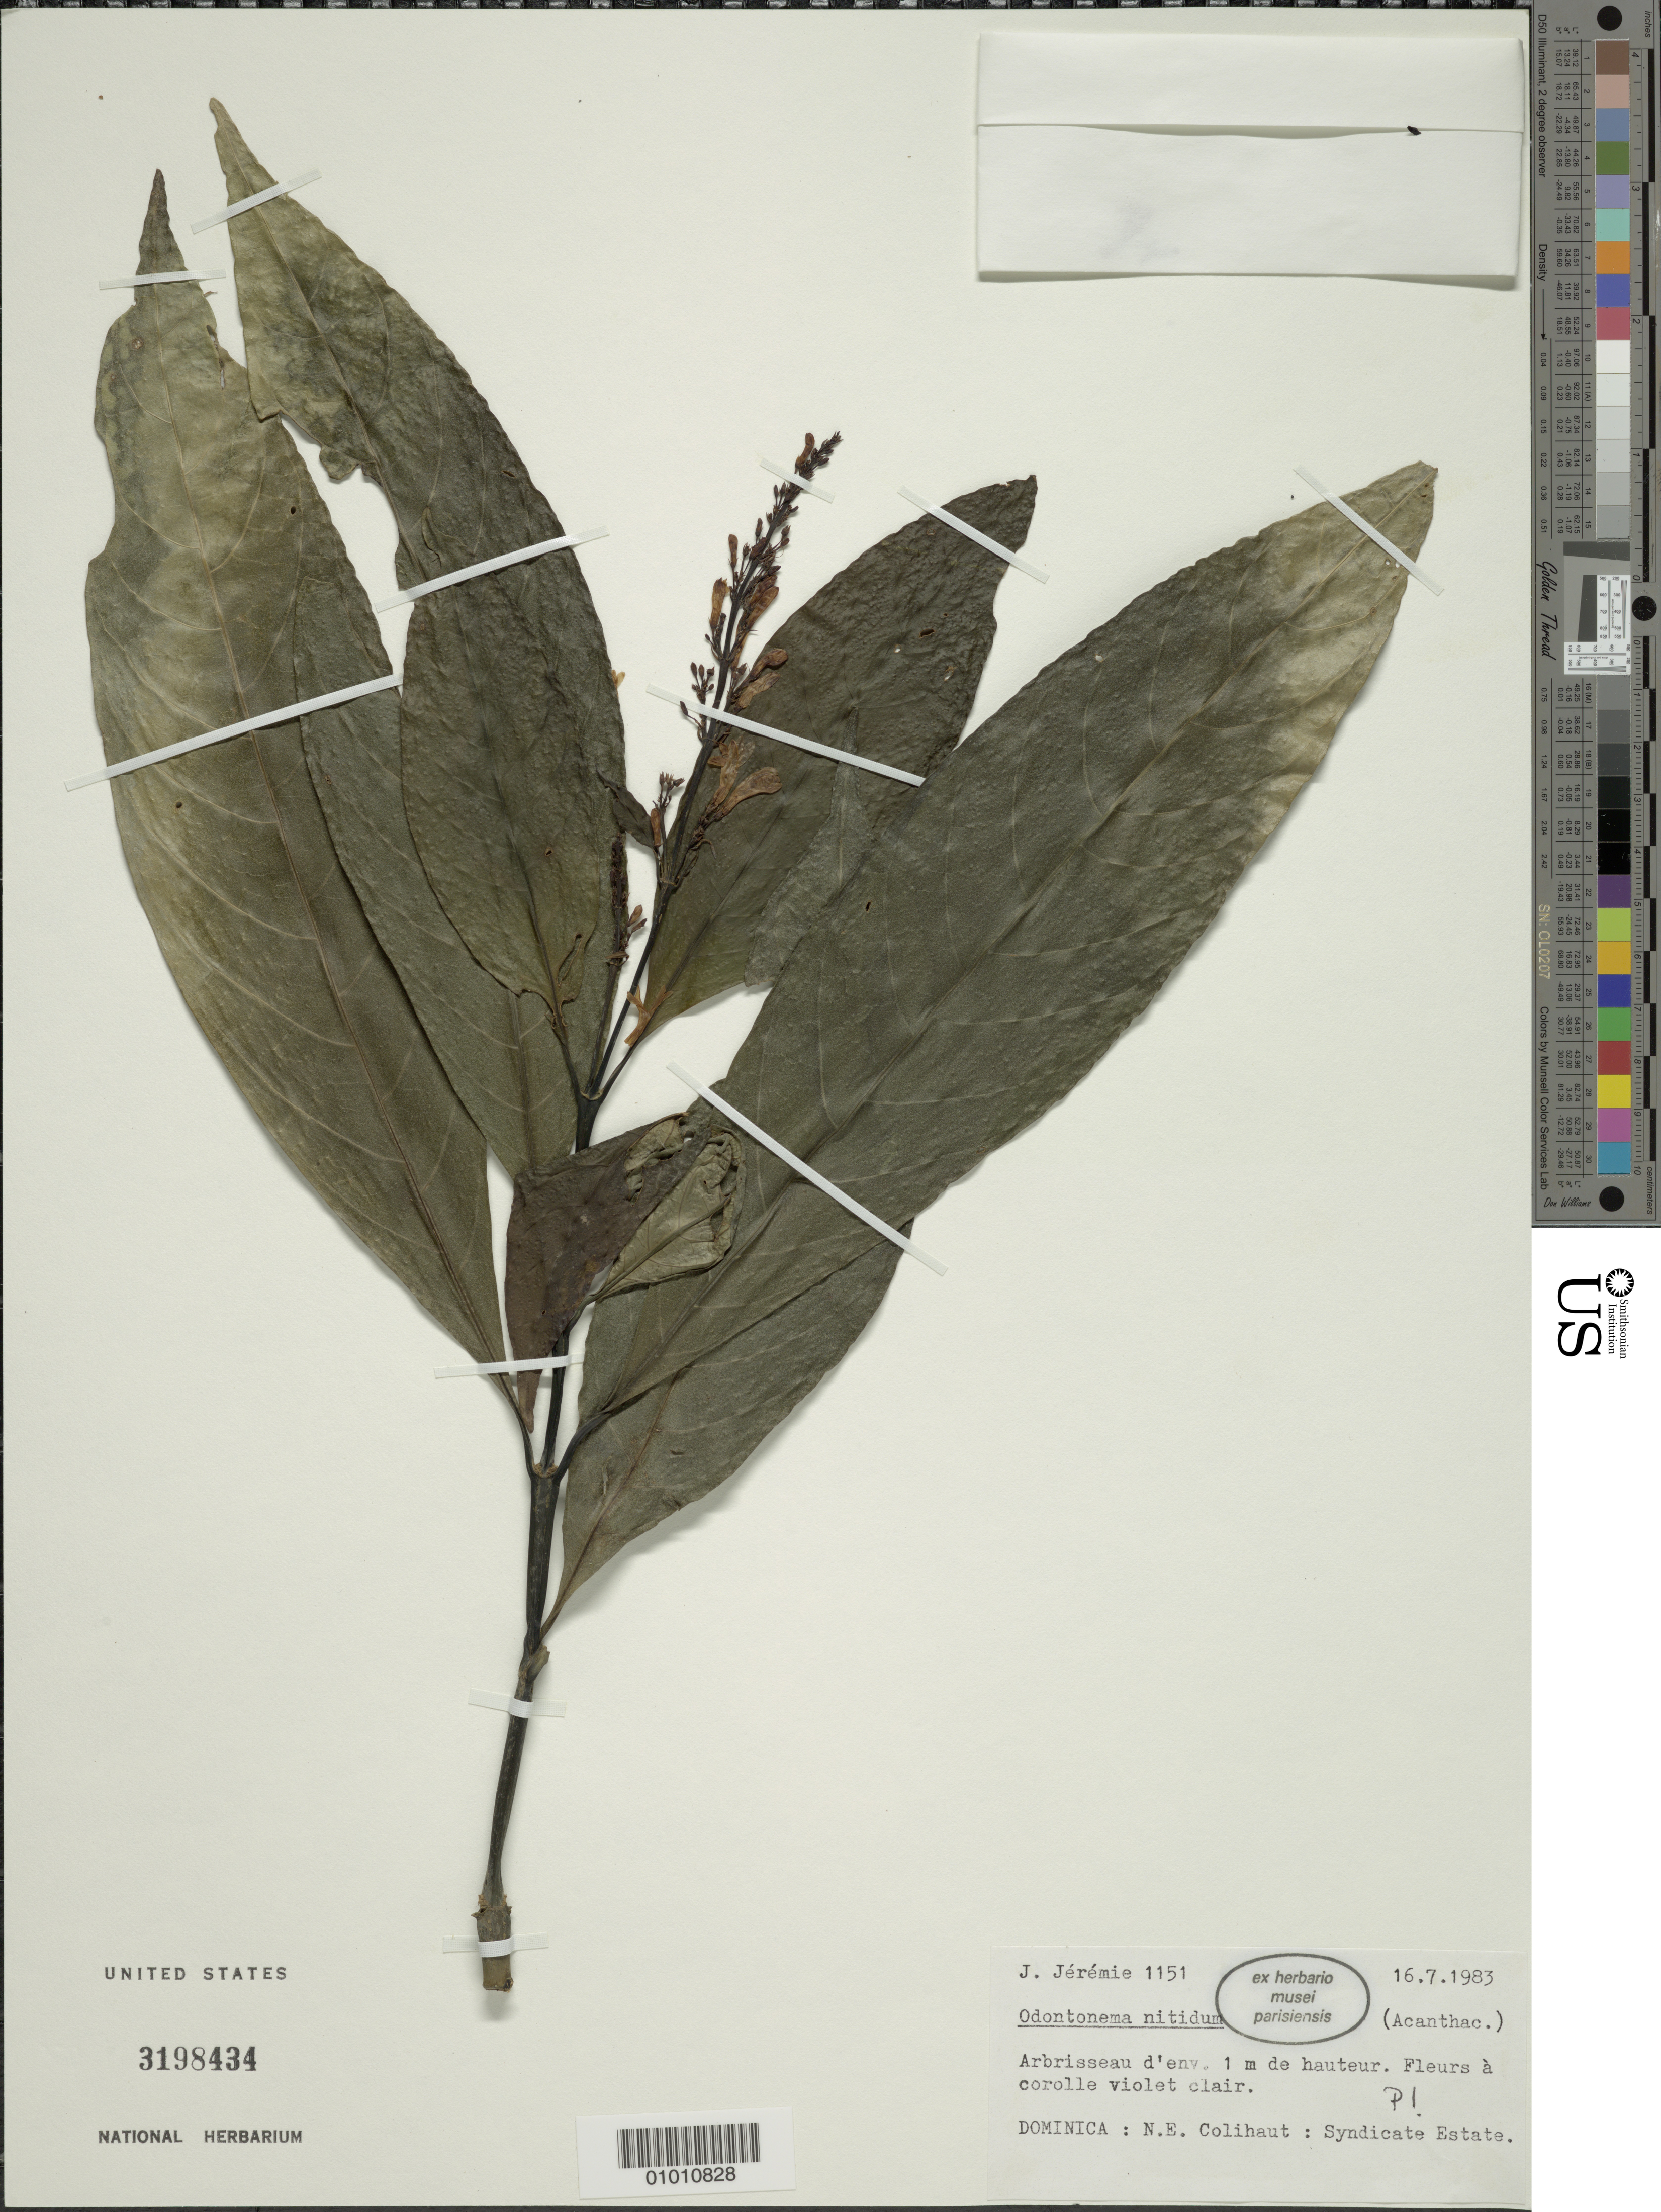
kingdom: Plantae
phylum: Tracheophyta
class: Magnoliopsida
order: Lamiales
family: Acanthaceae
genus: Odontonema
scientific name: Odontonema nitidum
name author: (Jacq.) Kuntze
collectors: J. Jérémie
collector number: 1151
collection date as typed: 16 Jul 1983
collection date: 1983-07-16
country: Dominica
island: Dominica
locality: N.E. Colihaut, Syndicate Estate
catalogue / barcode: US 3198434